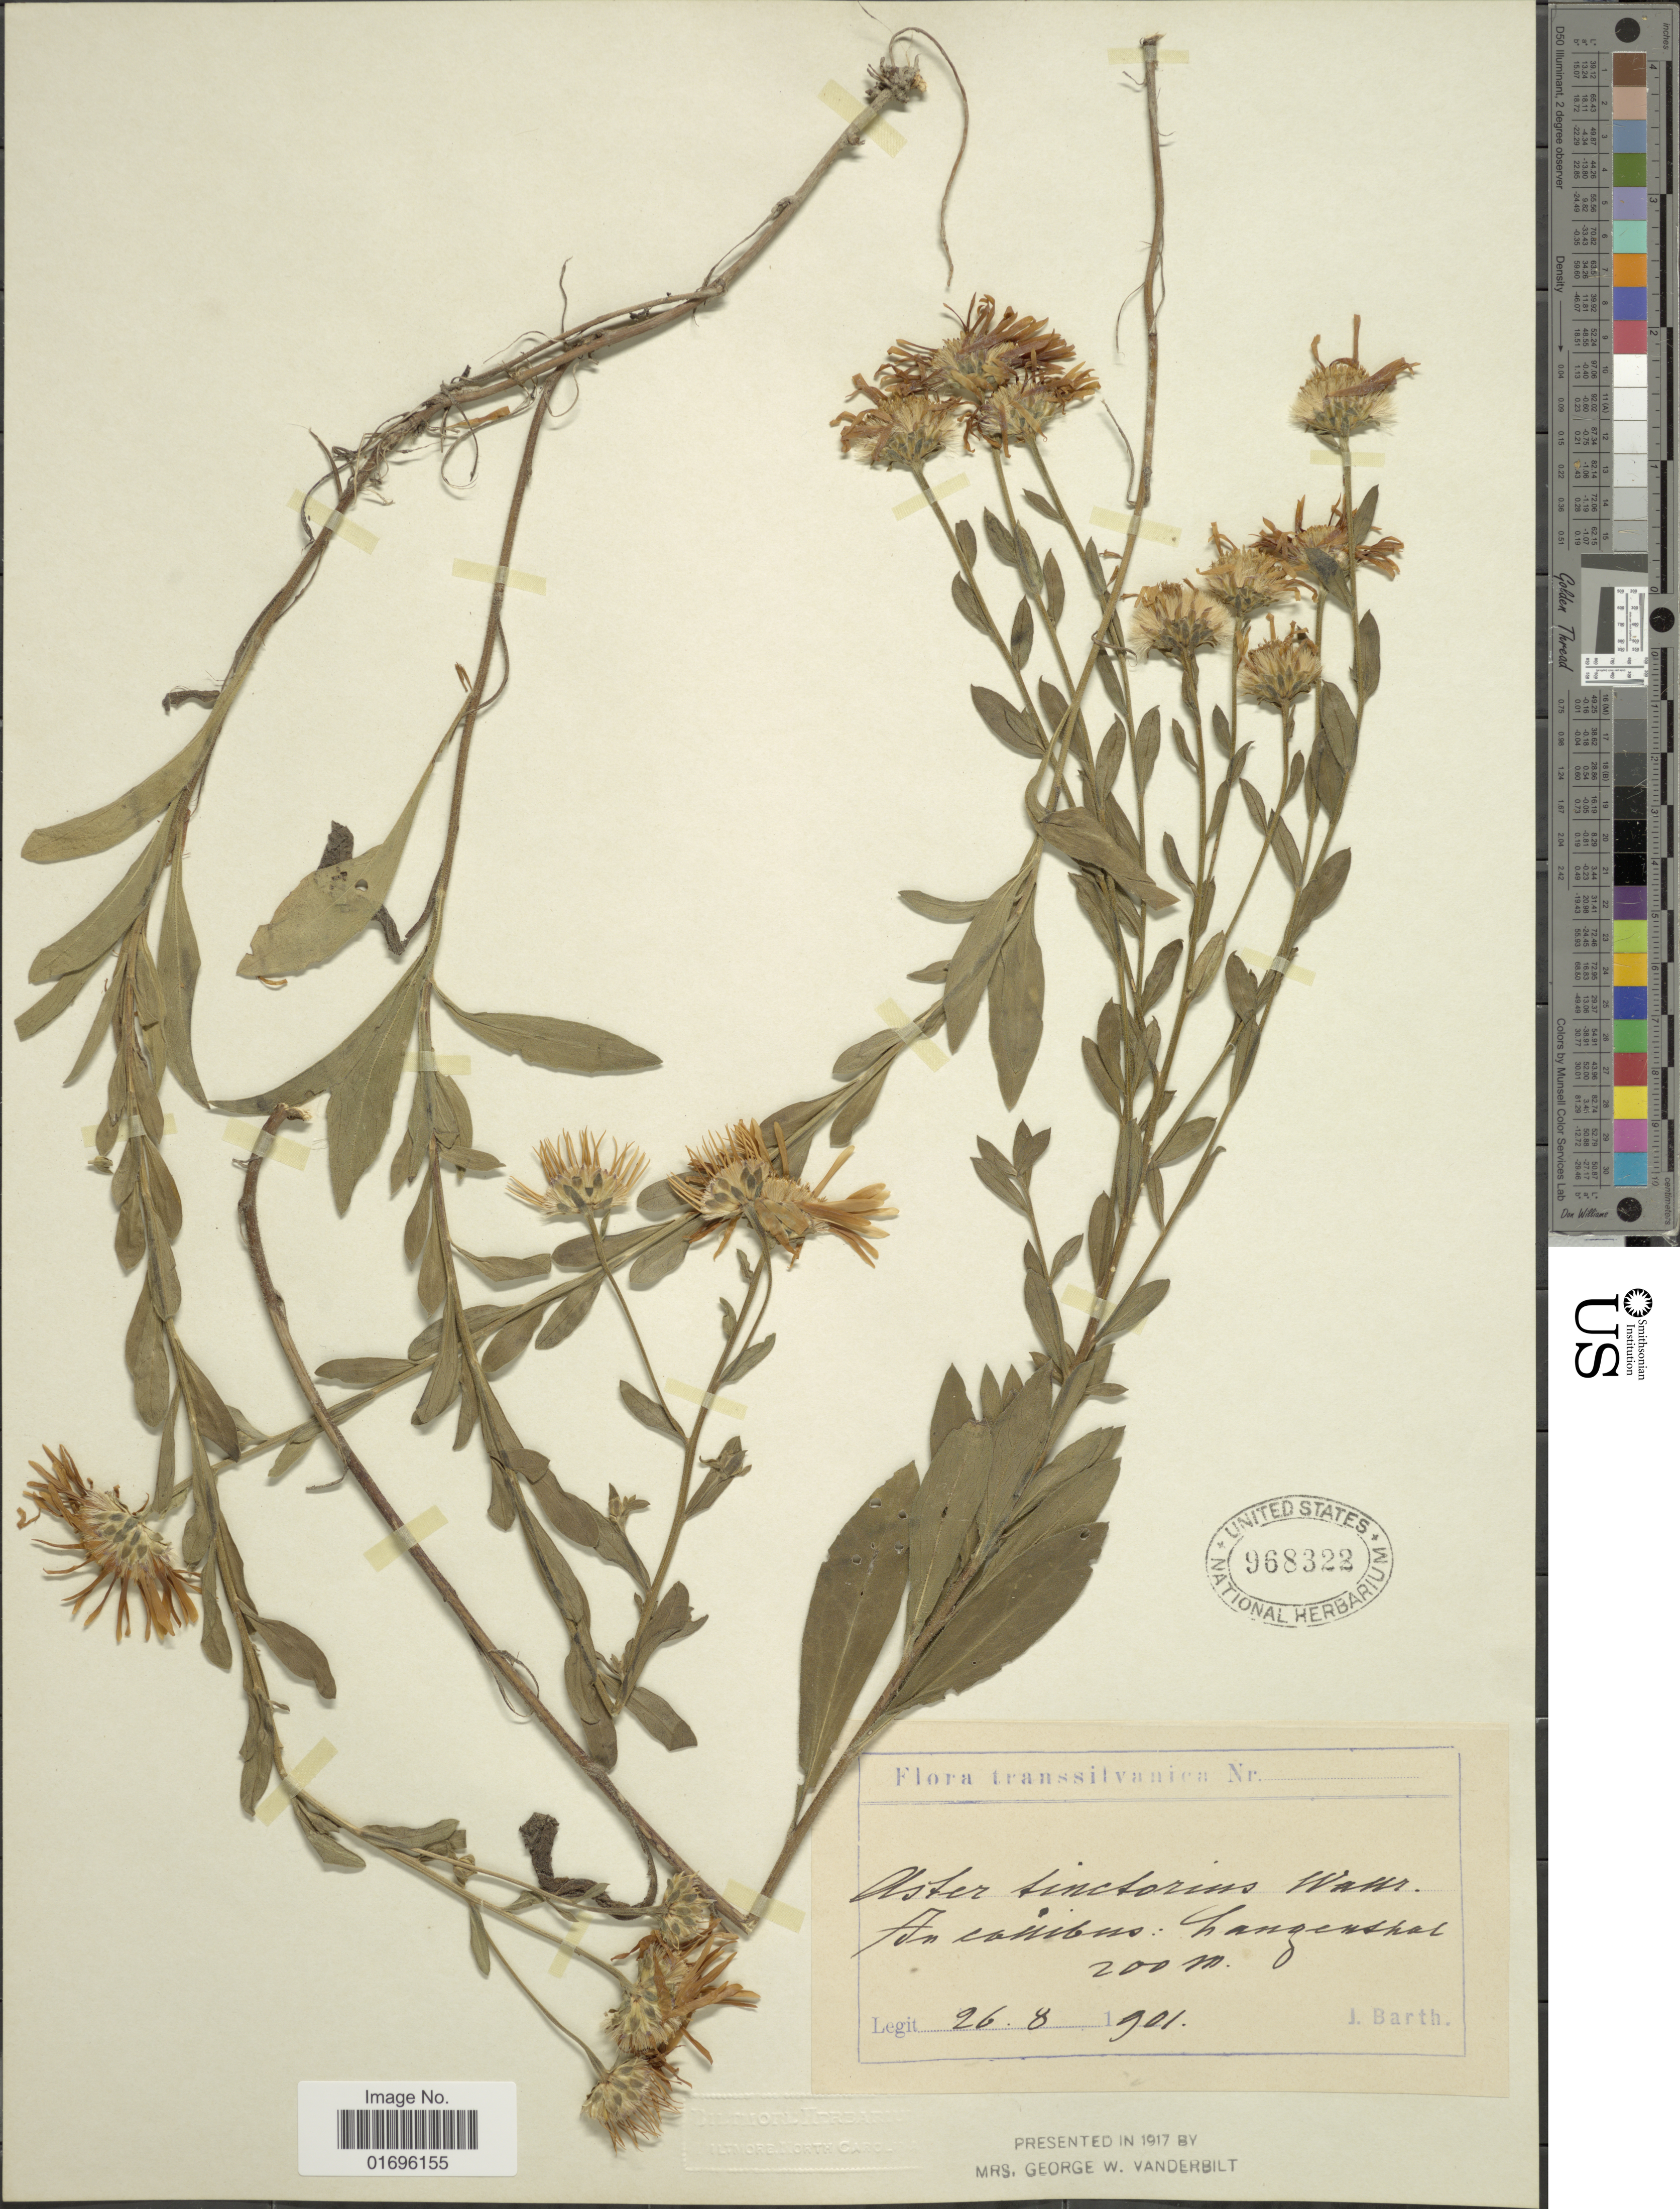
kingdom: Plantae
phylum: Tracheophyta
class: Magnoliopsida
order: Asterales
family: Asteraceae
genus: Aster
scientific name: Aster tinctorius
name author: Wallr.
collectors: J. Barth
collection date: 1901-08-26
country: Romania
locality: Transsilvanica. An canibus: Langenshal. [interpreted]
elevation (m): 200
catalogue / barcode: US 968322